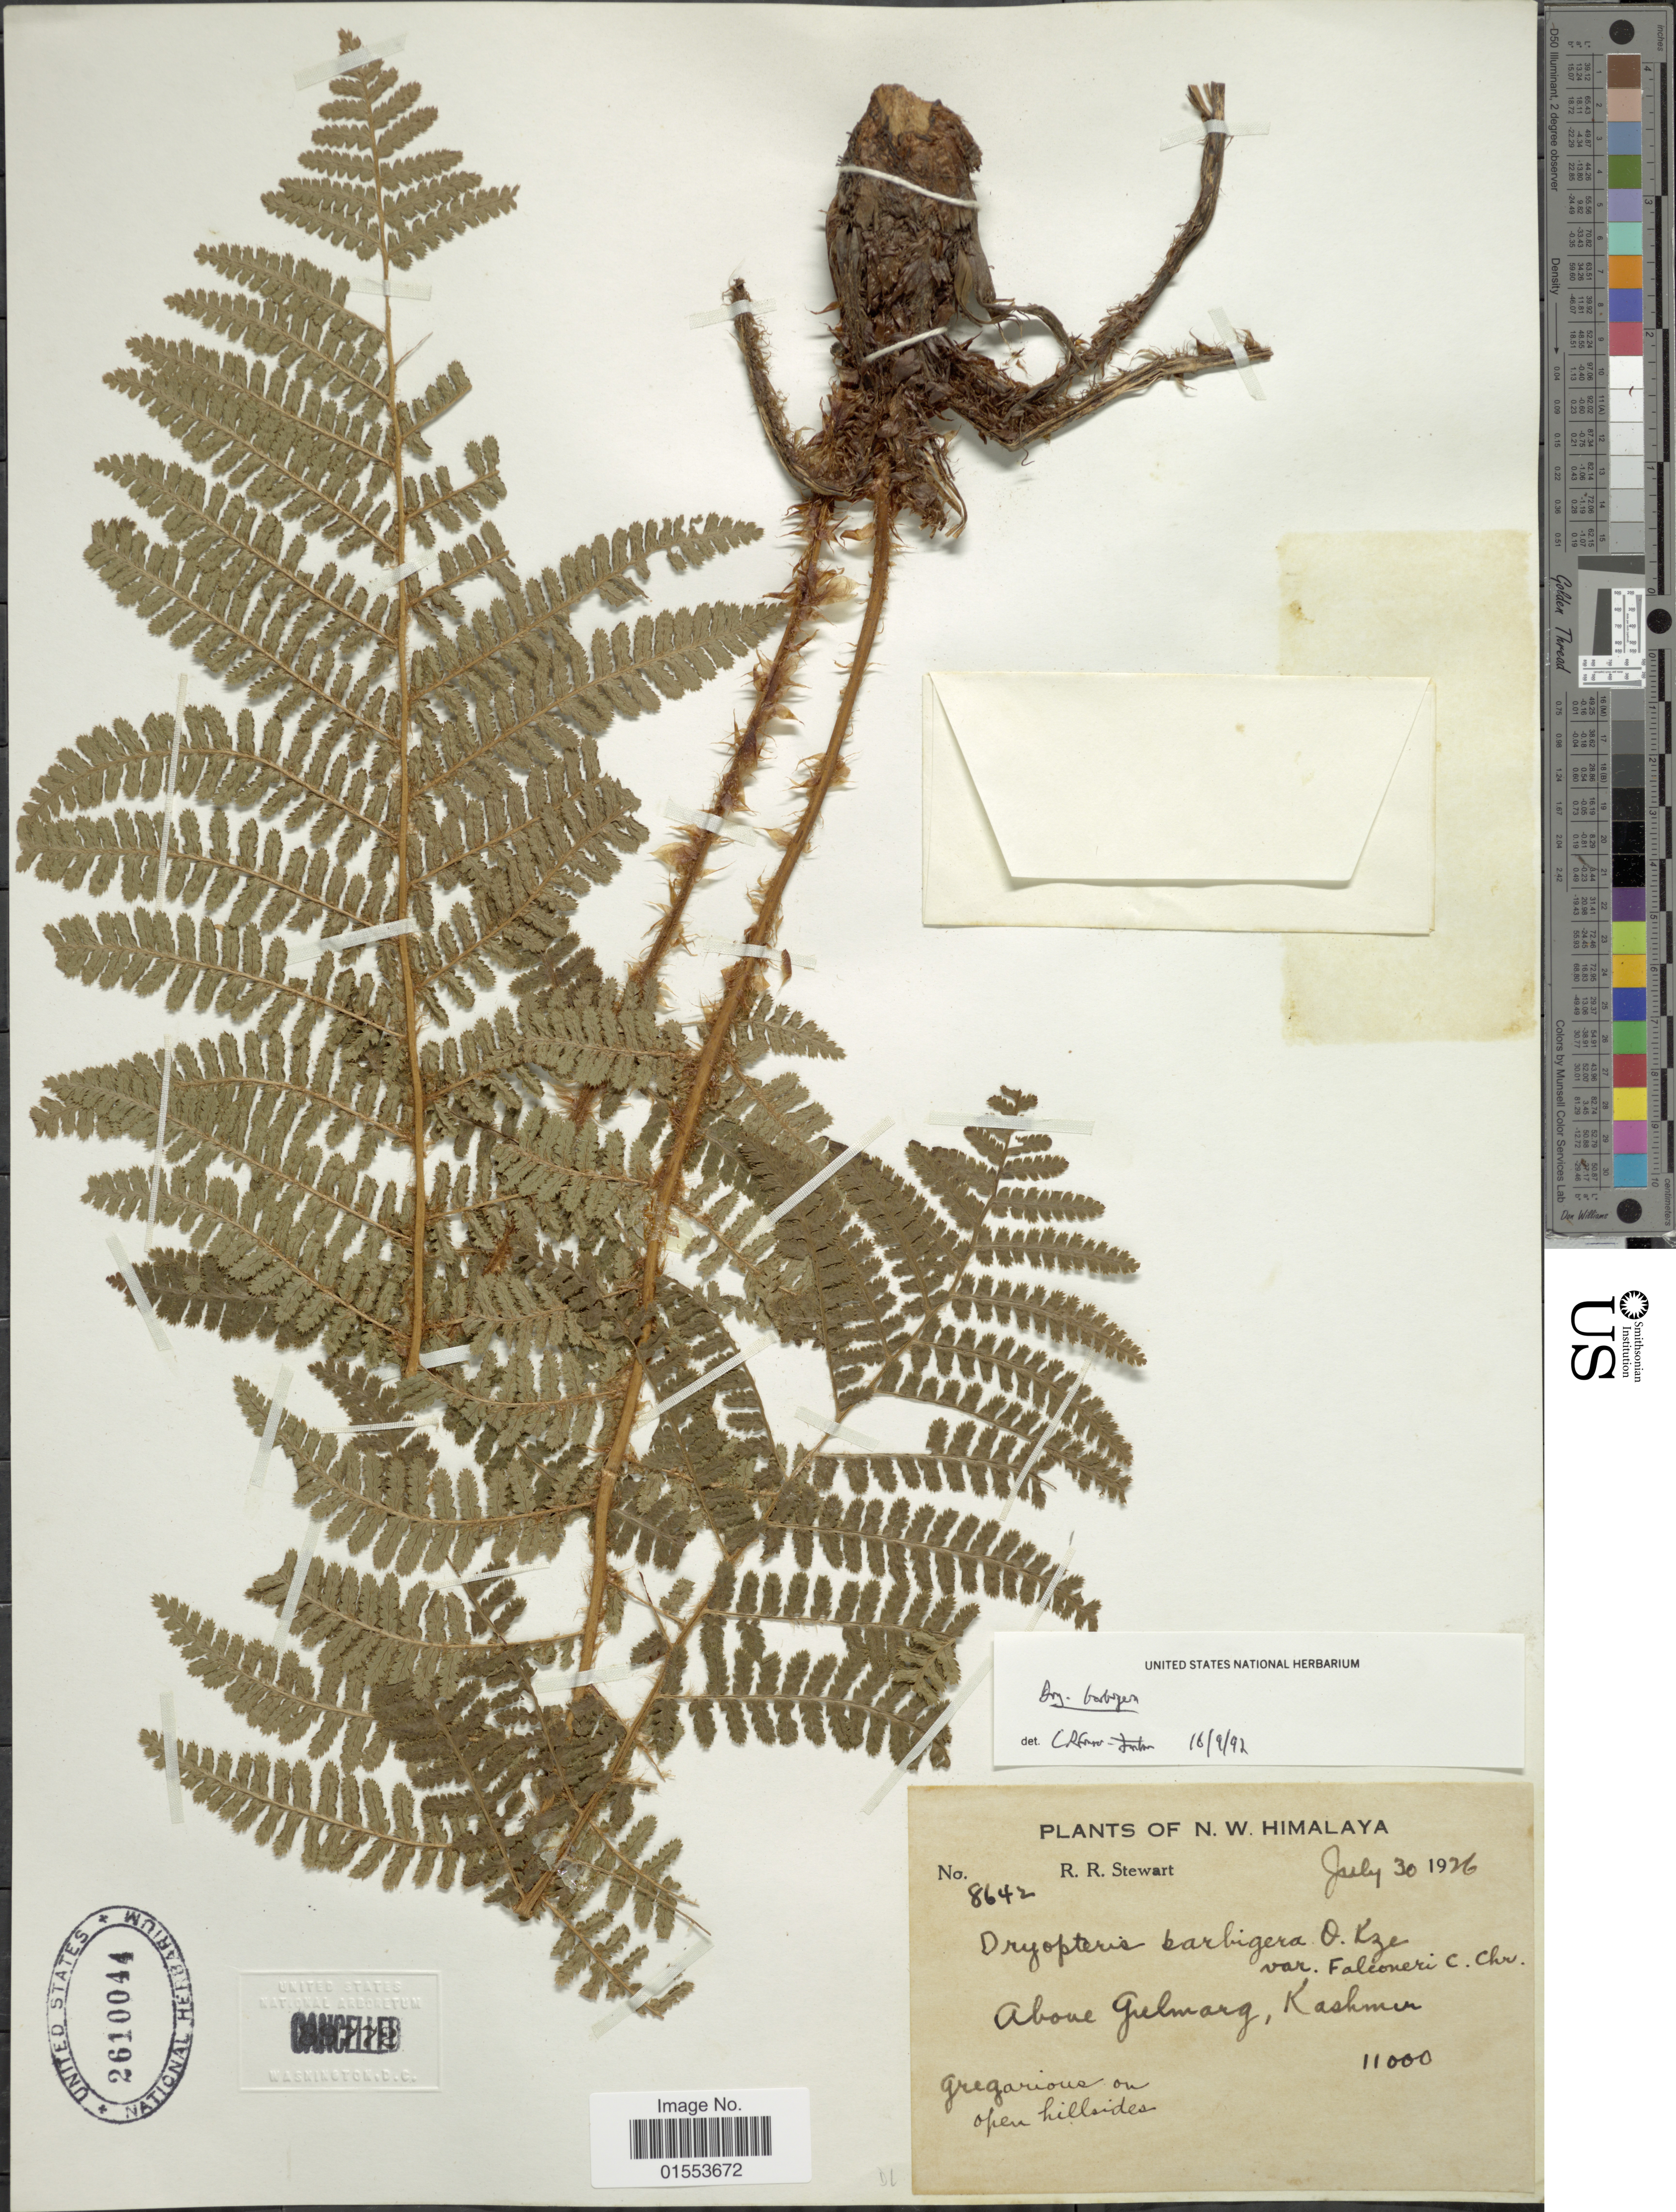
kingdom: Plantae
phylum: Tracheophyta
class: Polypodiopsida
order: Polypodiales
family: Dryopteridaceae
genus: Dryopteris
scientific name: Dryopteris barbigera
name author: (Hook.) Kuntze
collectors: R. R. Stewart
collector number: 8642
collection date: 1926-07-30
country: India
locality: N. W. Himalaya, Above Gulmarg, Kashmir.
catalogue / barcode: US 2610044